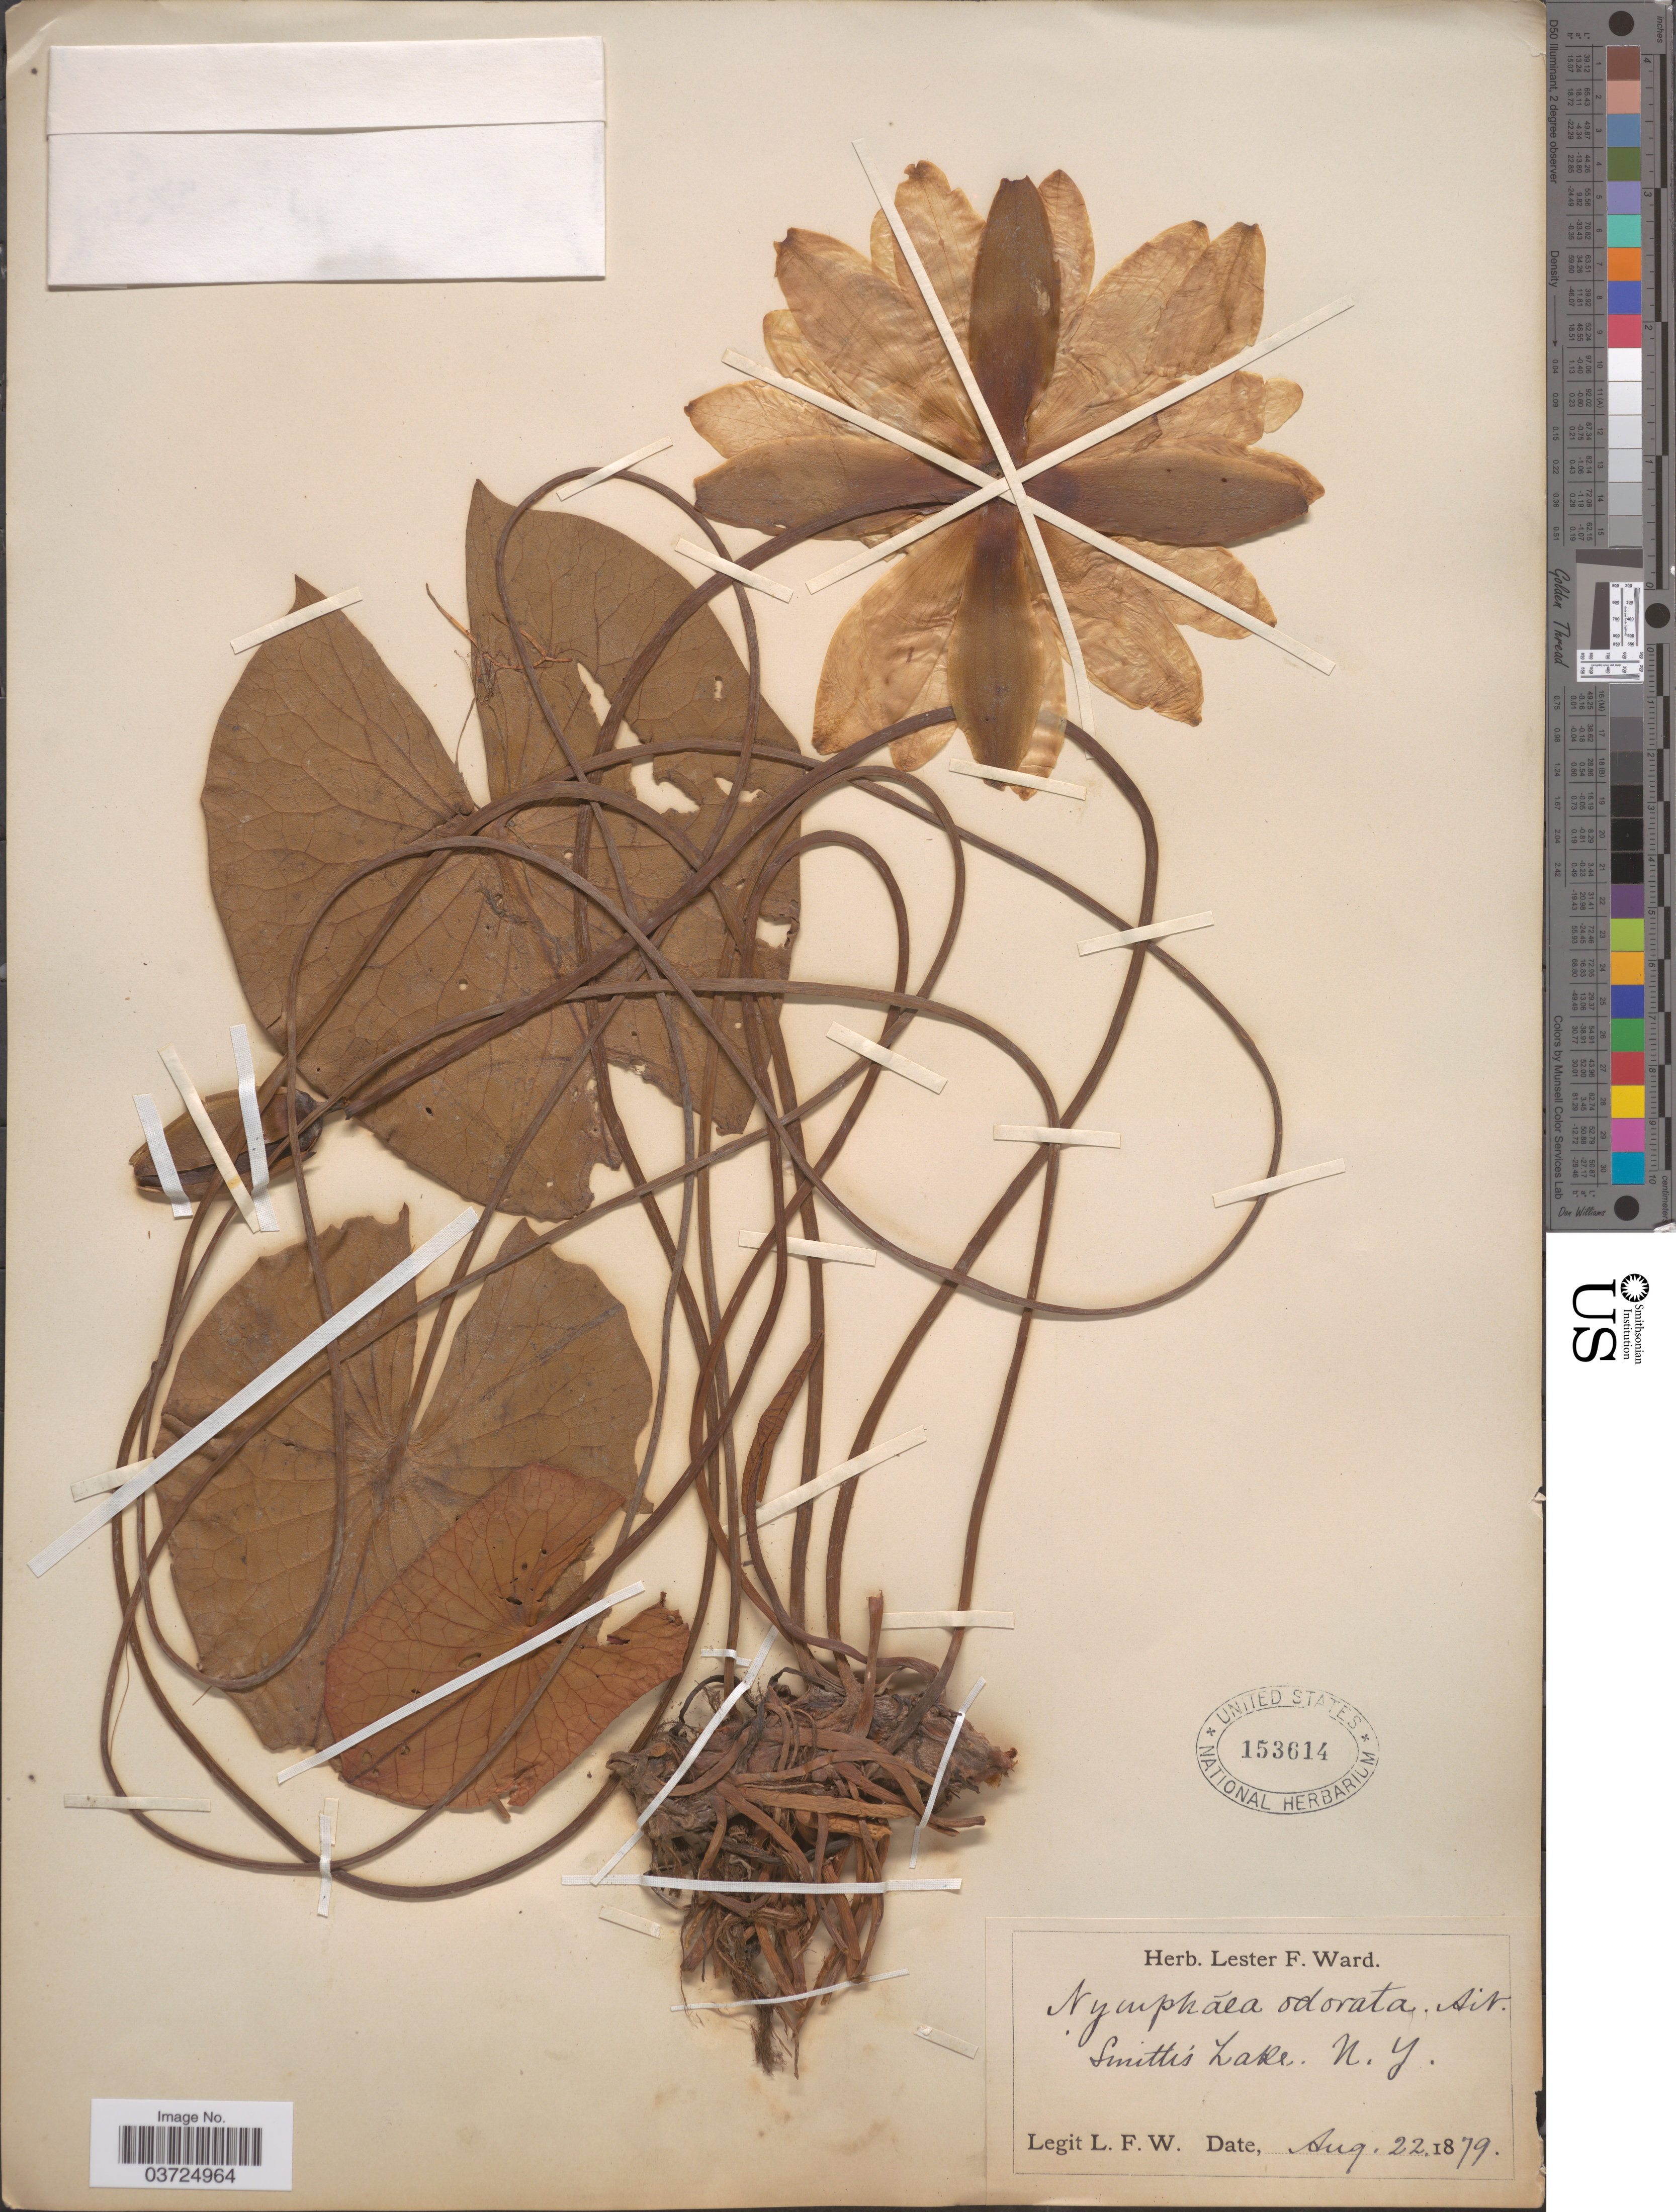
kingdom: Plantae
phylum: Tracheophyta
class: Magnoliopsida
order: Nymphaeales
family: Nymphaeaceae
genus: Nymphaea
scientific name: Nymphaea odorata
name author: Aiton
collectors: L. F. Ward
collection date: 1879-08-22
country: United States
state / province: New York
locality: Smith's Lake.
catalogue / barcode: US 153614